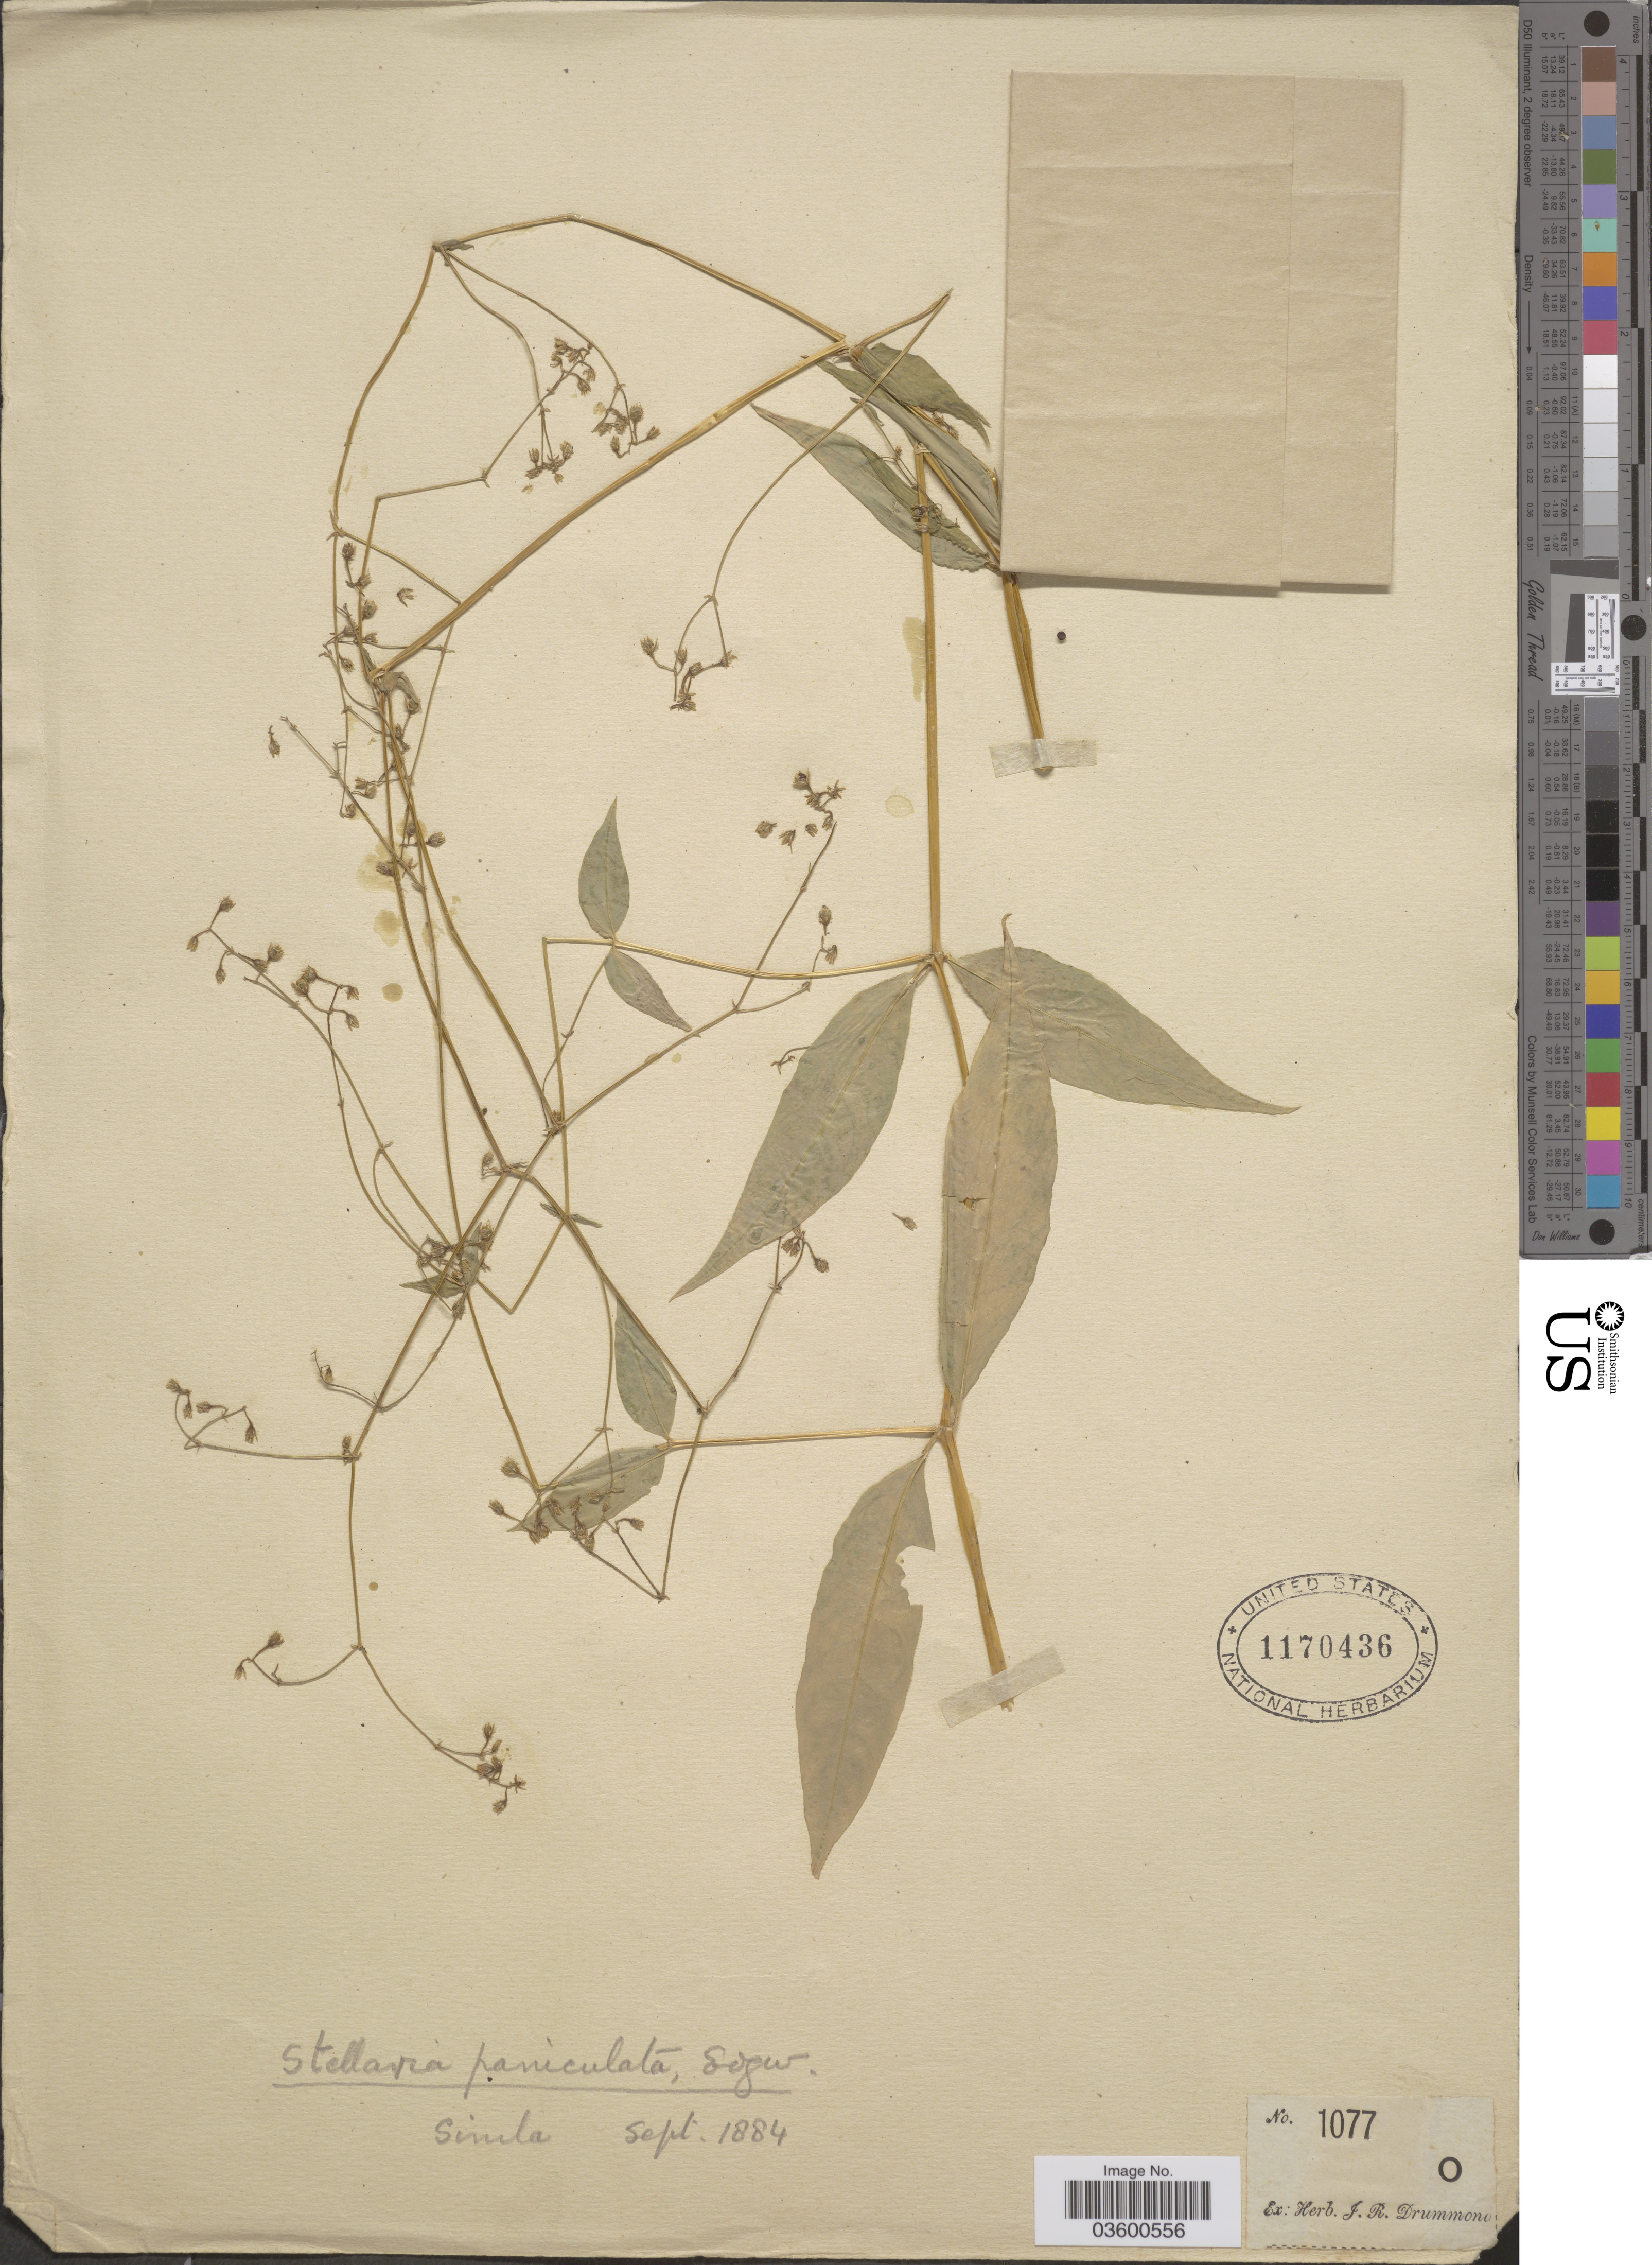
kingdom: Plantae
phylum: Tracheophyta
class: Magnoliopsida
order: Caryophyllales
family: Caryophyllaceae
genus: Schizotechium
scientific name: Schizotechium paniculatum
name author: (Edgew.) Pusalkar & S.K. Srivast.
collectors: Ex herb. J. R. Drummond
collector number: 1077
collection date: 1884-09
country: India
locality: Simla.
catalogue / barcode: US 1170436